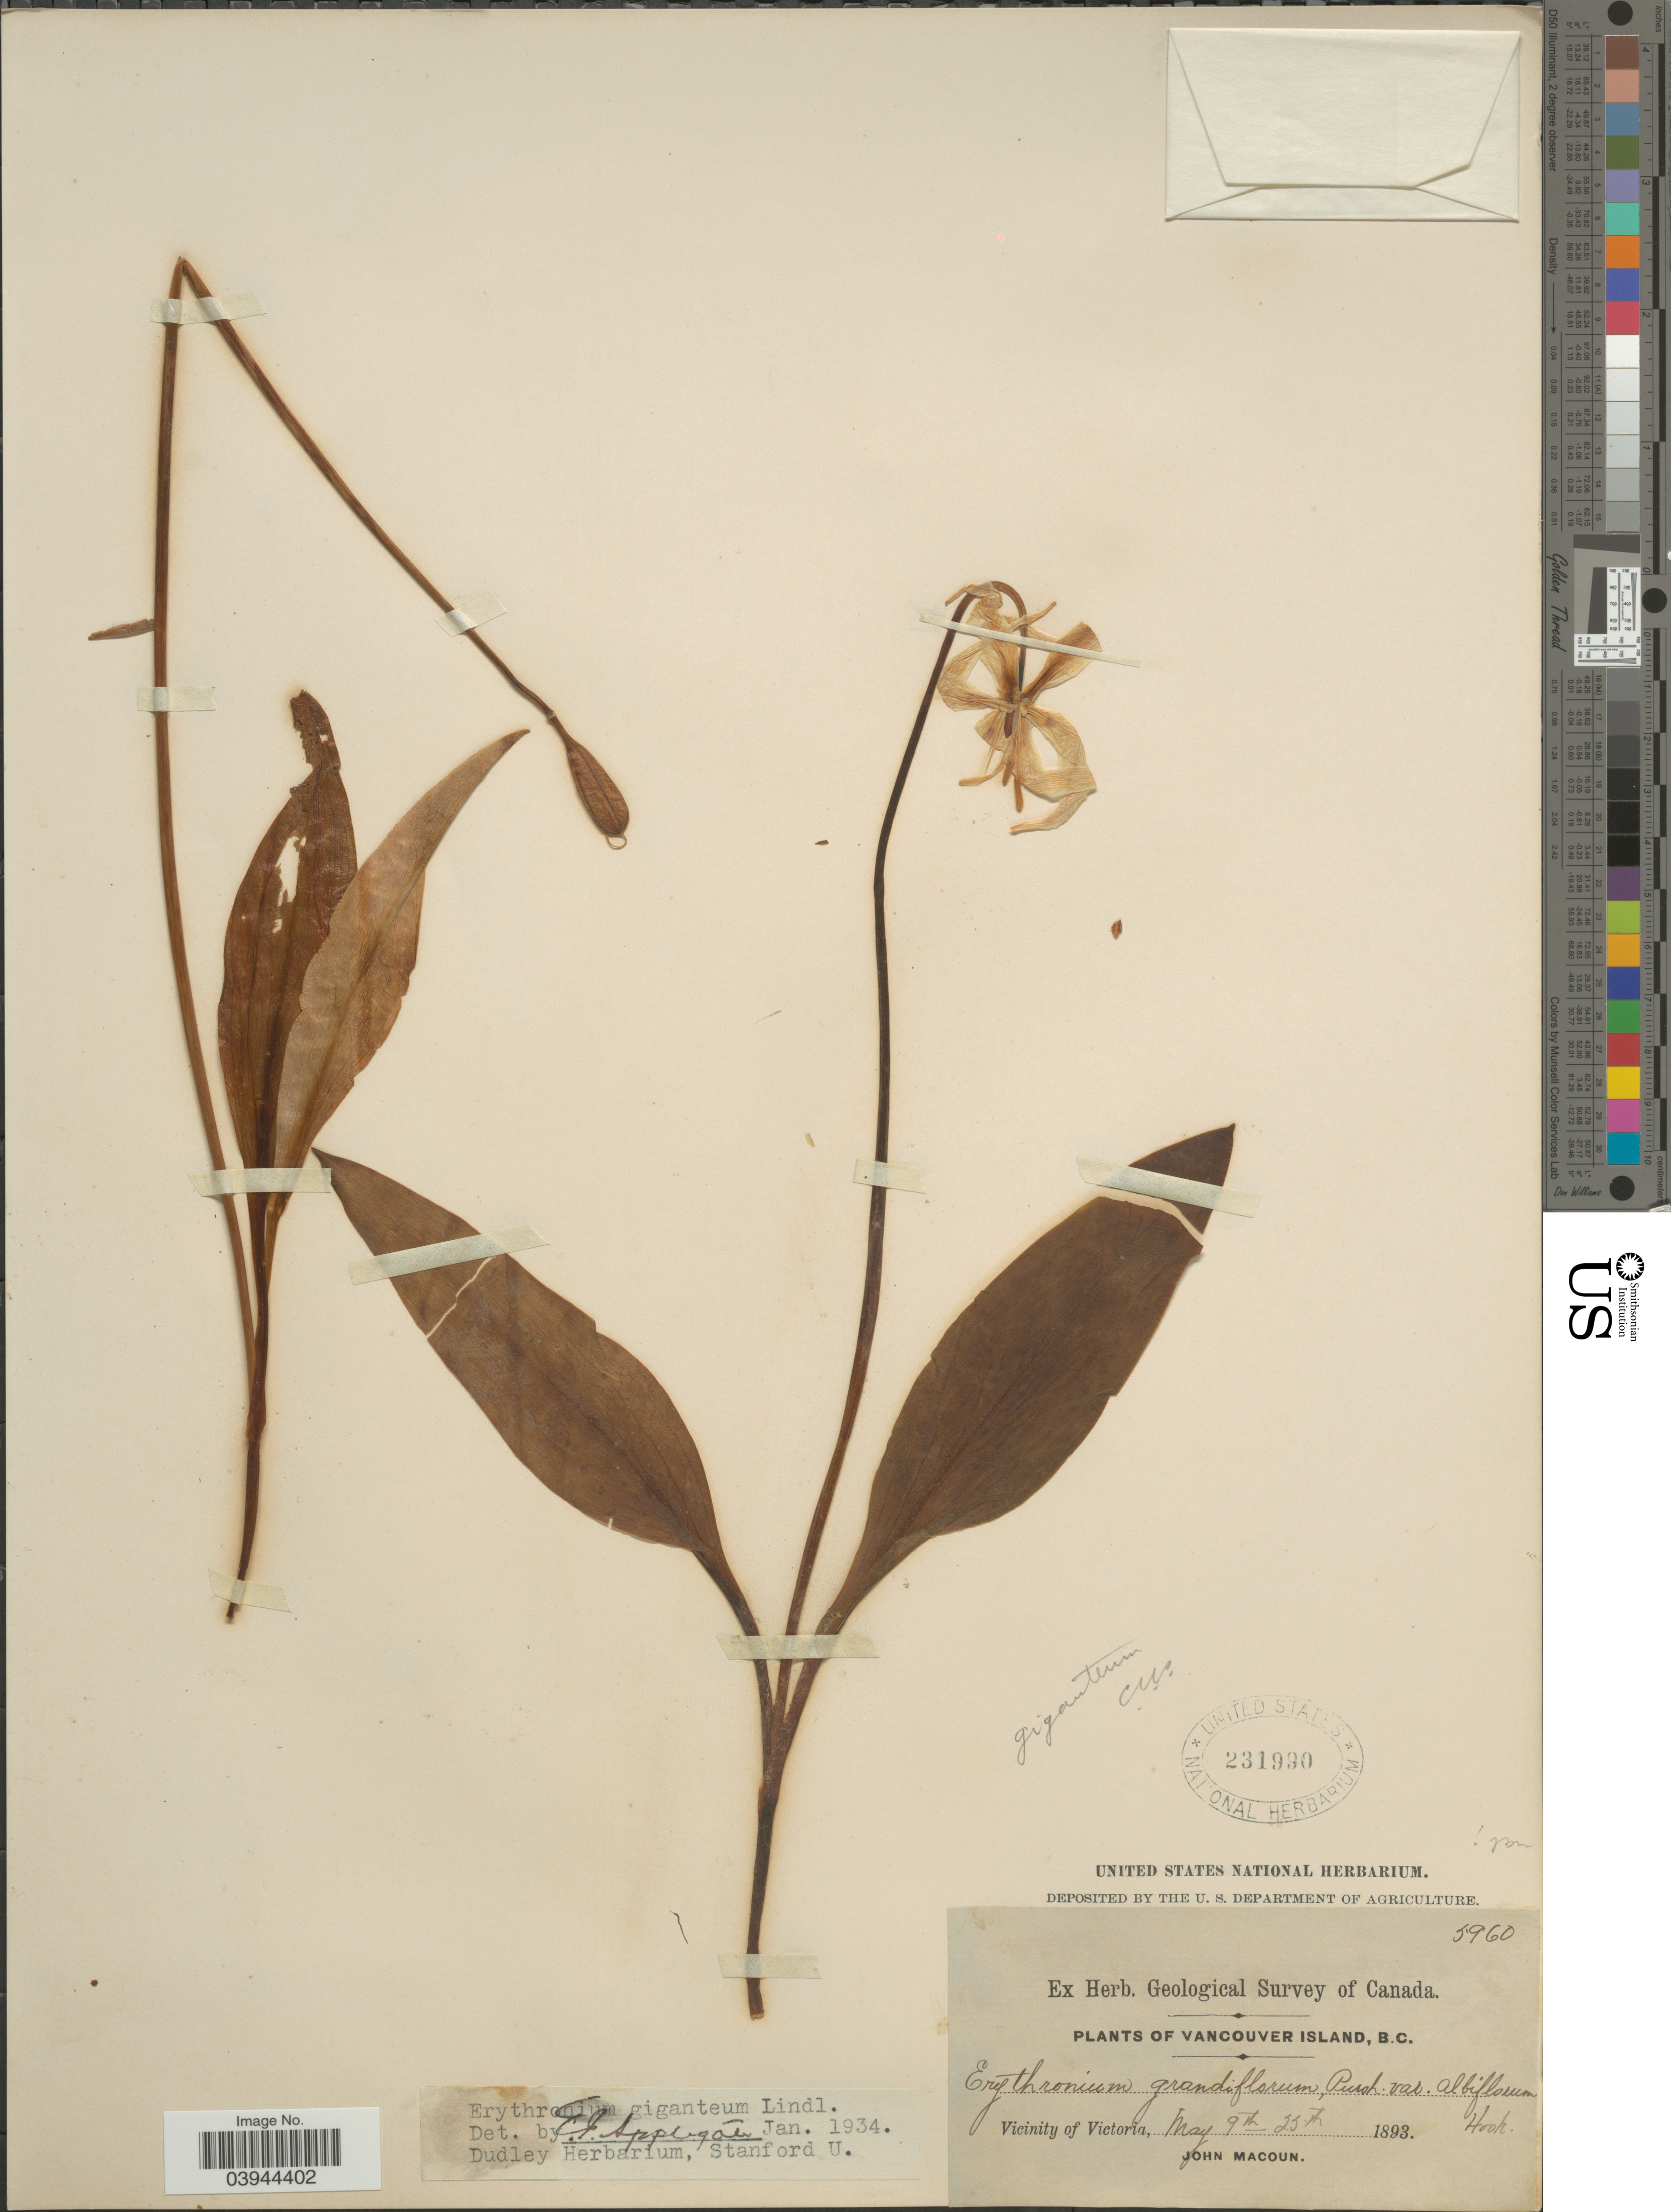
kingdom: Plantae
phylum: Tracheophyta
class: Liliopsida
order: Liliales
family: Liliaceae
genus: Erythronium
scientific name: Erythronium giganteum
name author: Lindl.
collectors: J. Macoun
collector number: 5960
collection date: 1893-05-09/1893-05-25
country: Canada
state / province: British Columbia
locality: Vancouver Island. Vicinity of Victoria.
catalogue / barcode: US 231990